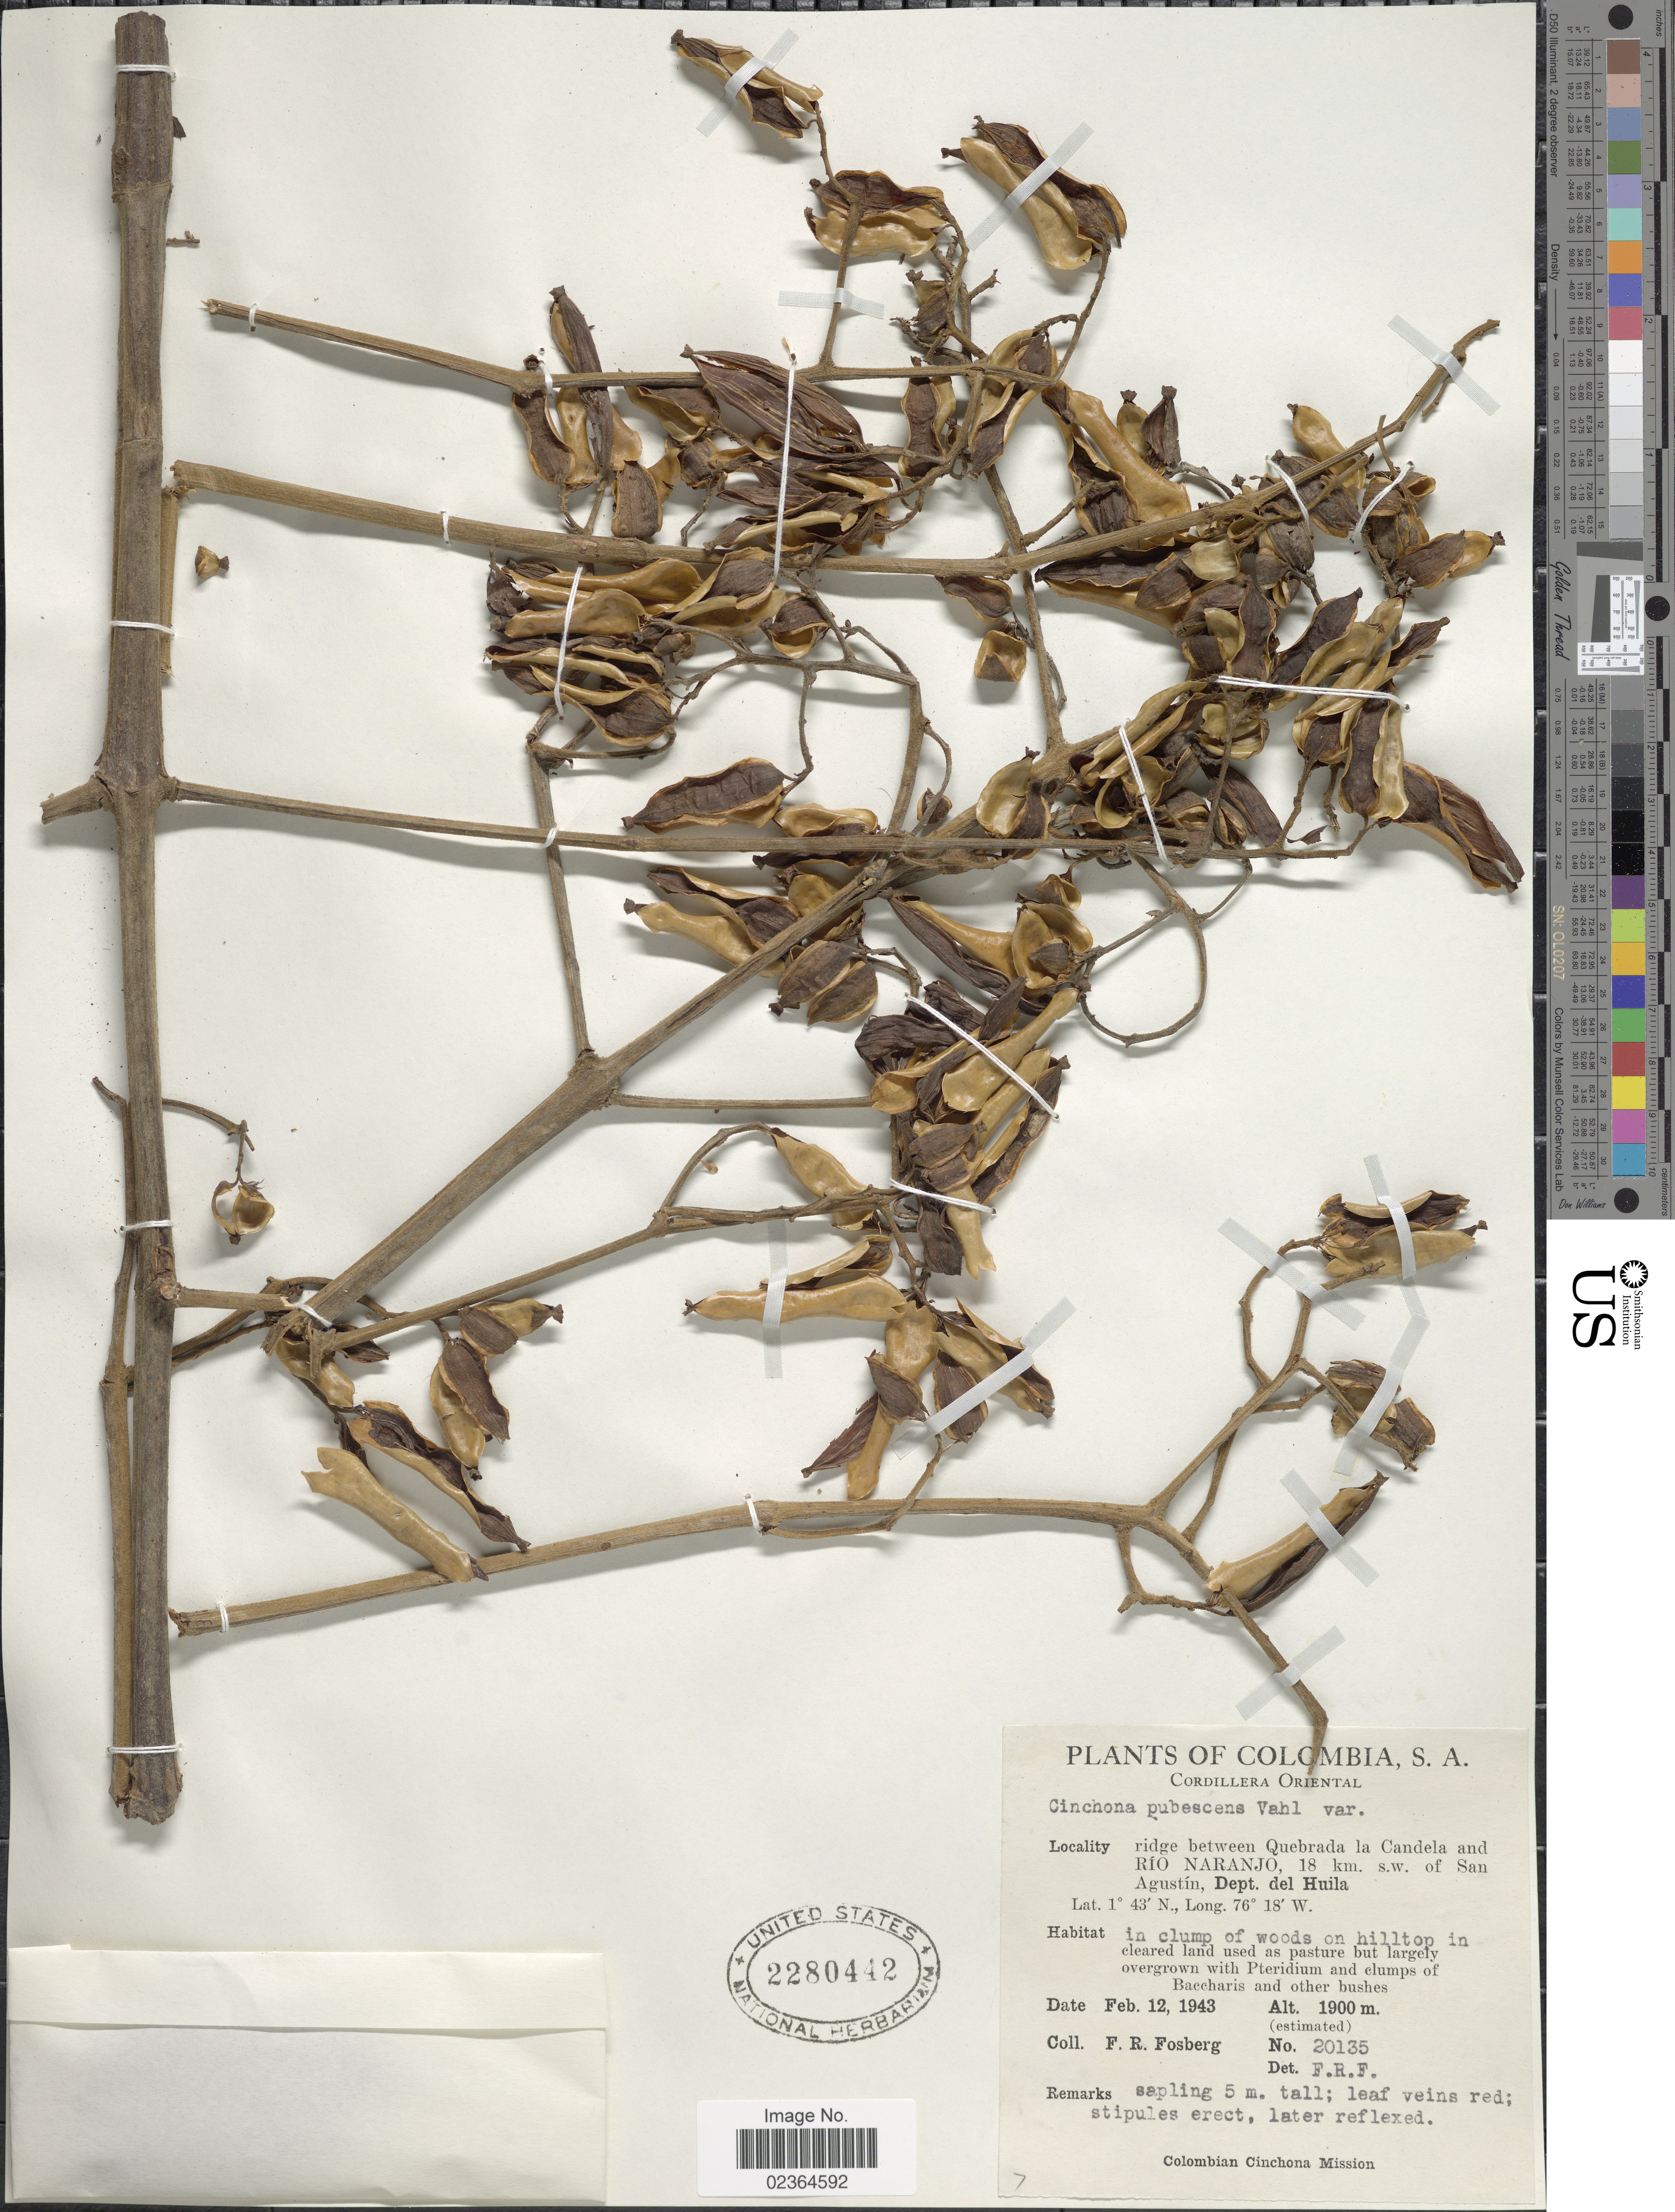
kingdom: Plantae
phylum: Tracheophyta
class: Magnoliopsida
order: Gentianales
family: Rubiaceae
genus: Cinchona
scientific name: Cinchona pubescens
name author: Vahl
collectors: F. R. Fosberg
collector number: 20135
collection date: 1943-02-14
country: Colombia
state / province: Huila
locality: Cordillera Oriental. Ridge between Quebrada la Candela and Rio Naranjo, 18 km. s.w. of San Agustín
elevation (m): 1900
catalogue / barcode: US 2280442